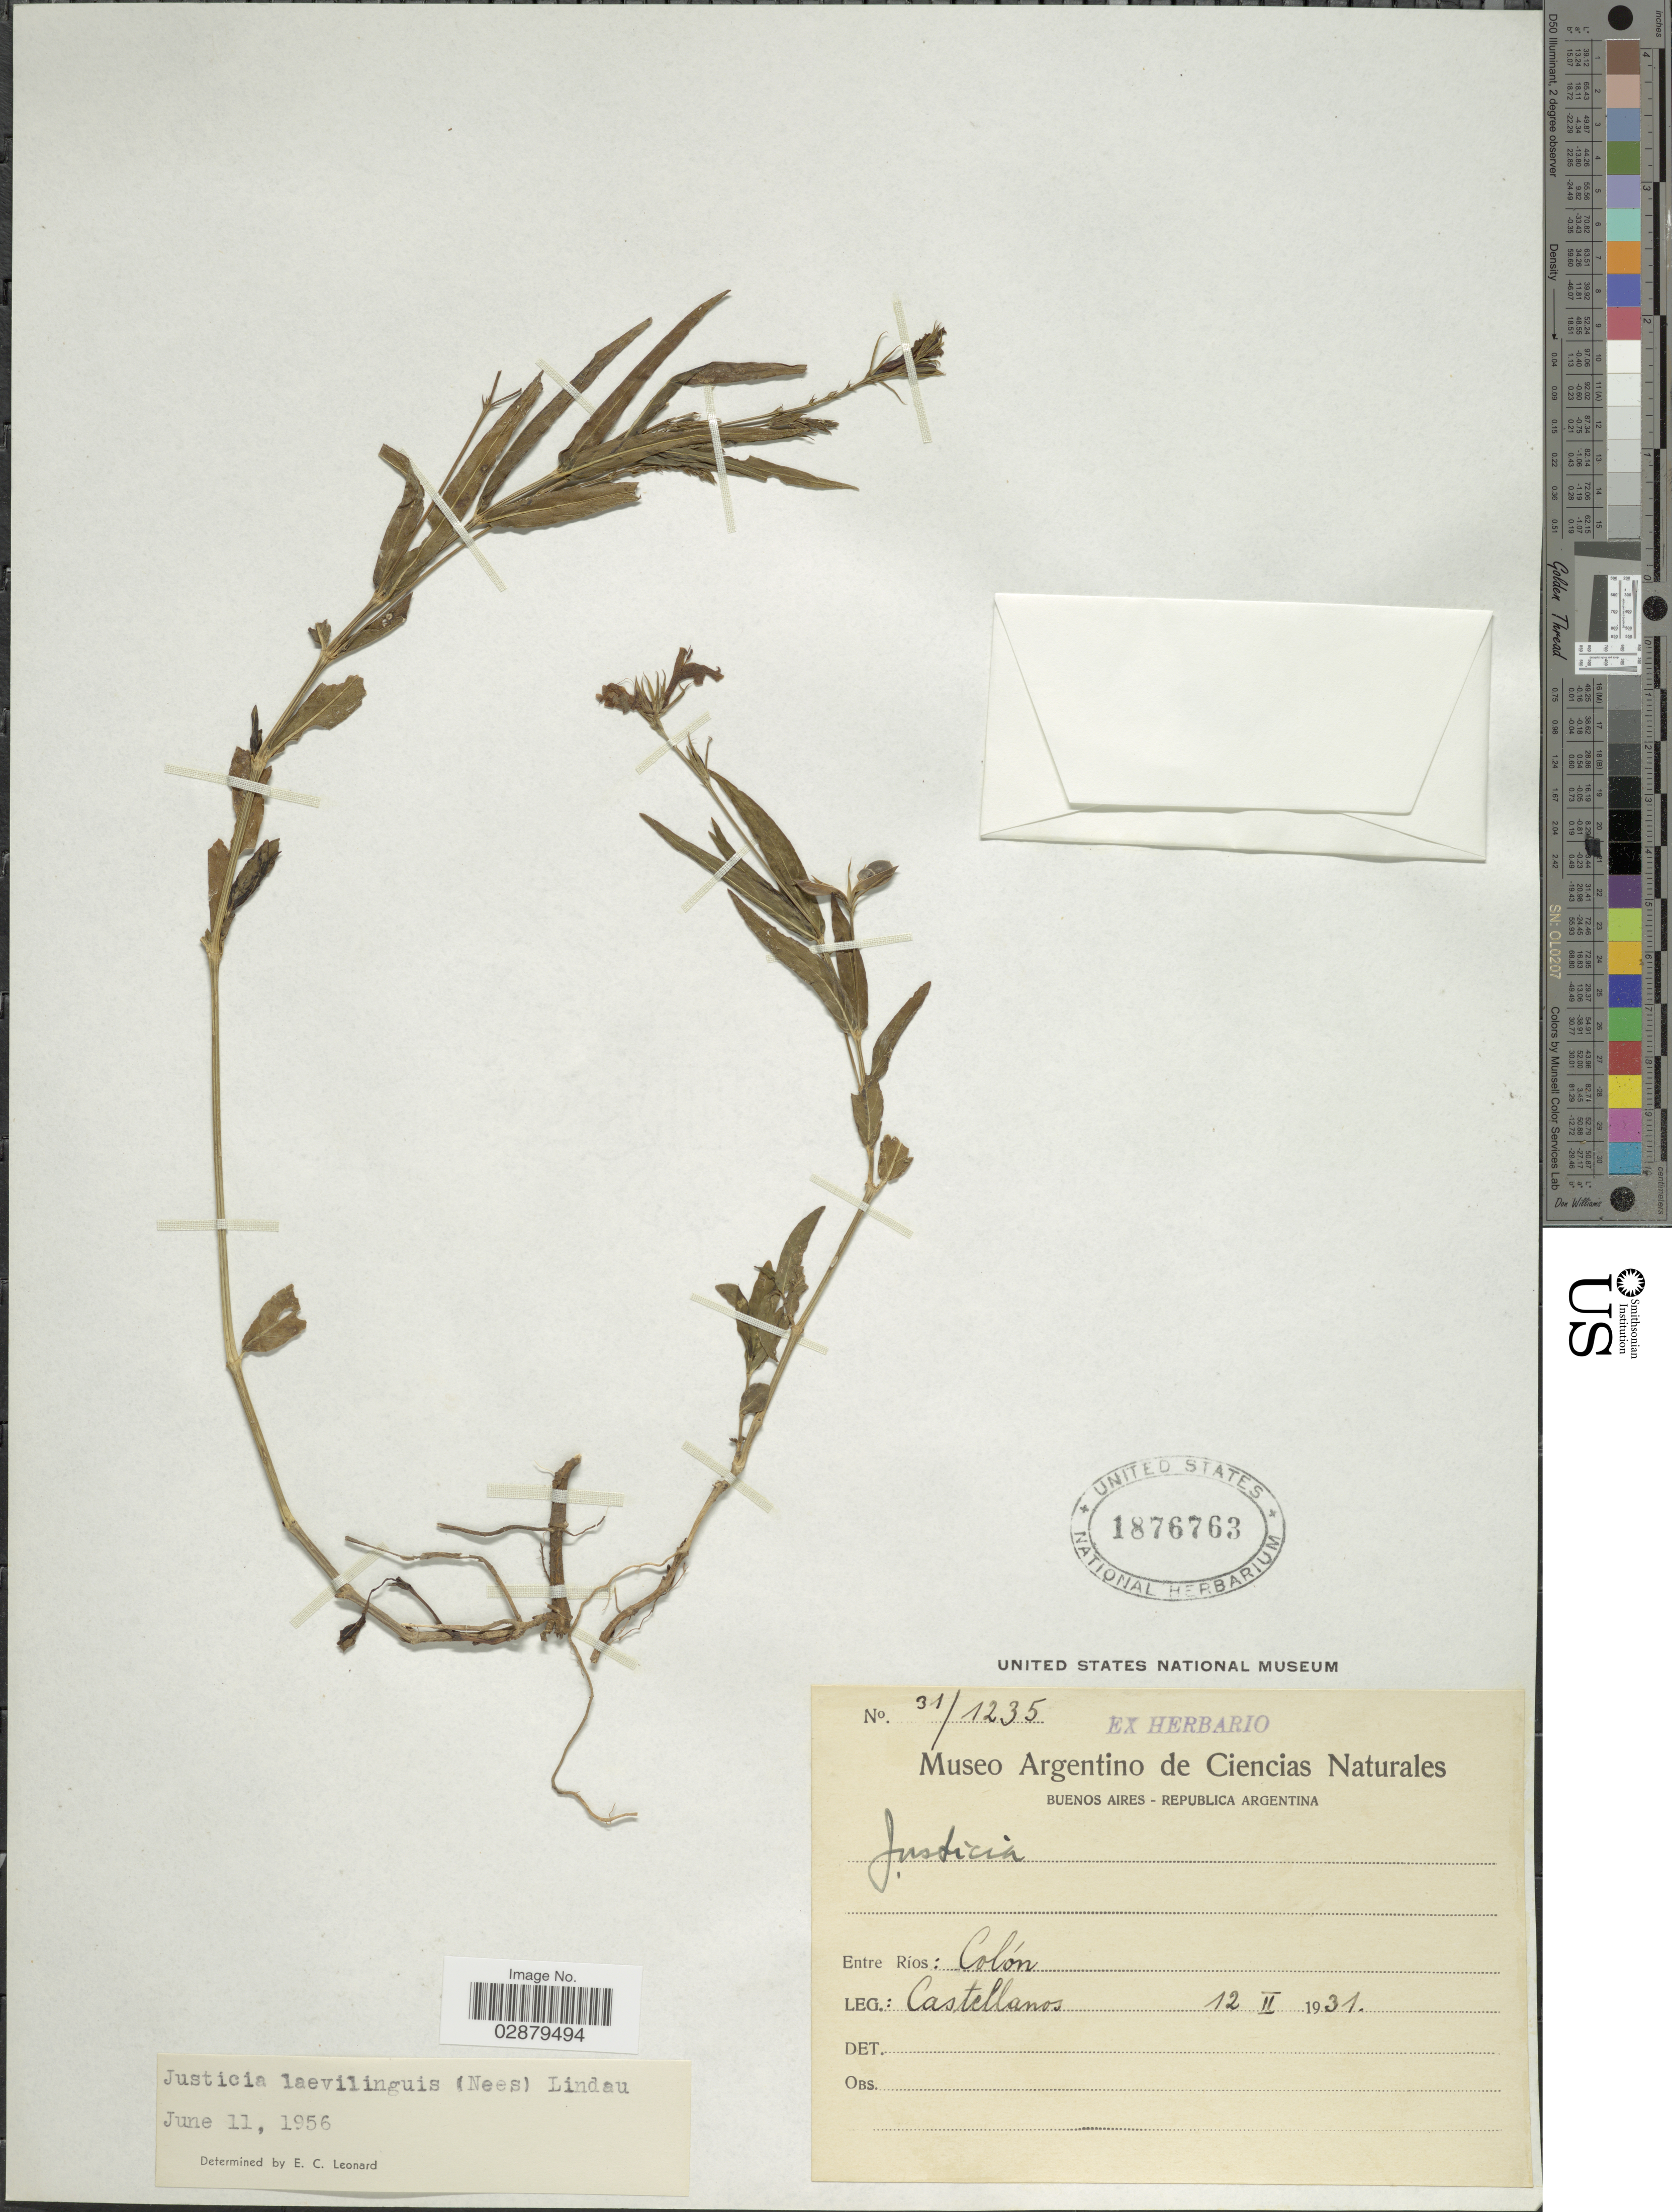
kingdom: Plantae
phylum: Tracheophyta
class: Magnoliopsida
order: Lamiales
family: Acanthaceae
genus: Justicia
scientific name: Justicia laevilinguis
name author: (Nees) Lindau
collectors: -- Castellanos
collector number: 31/1235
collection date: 1931-02-12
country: Argentina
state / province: Entre Rios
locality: Colón.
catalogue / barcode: US 1876763